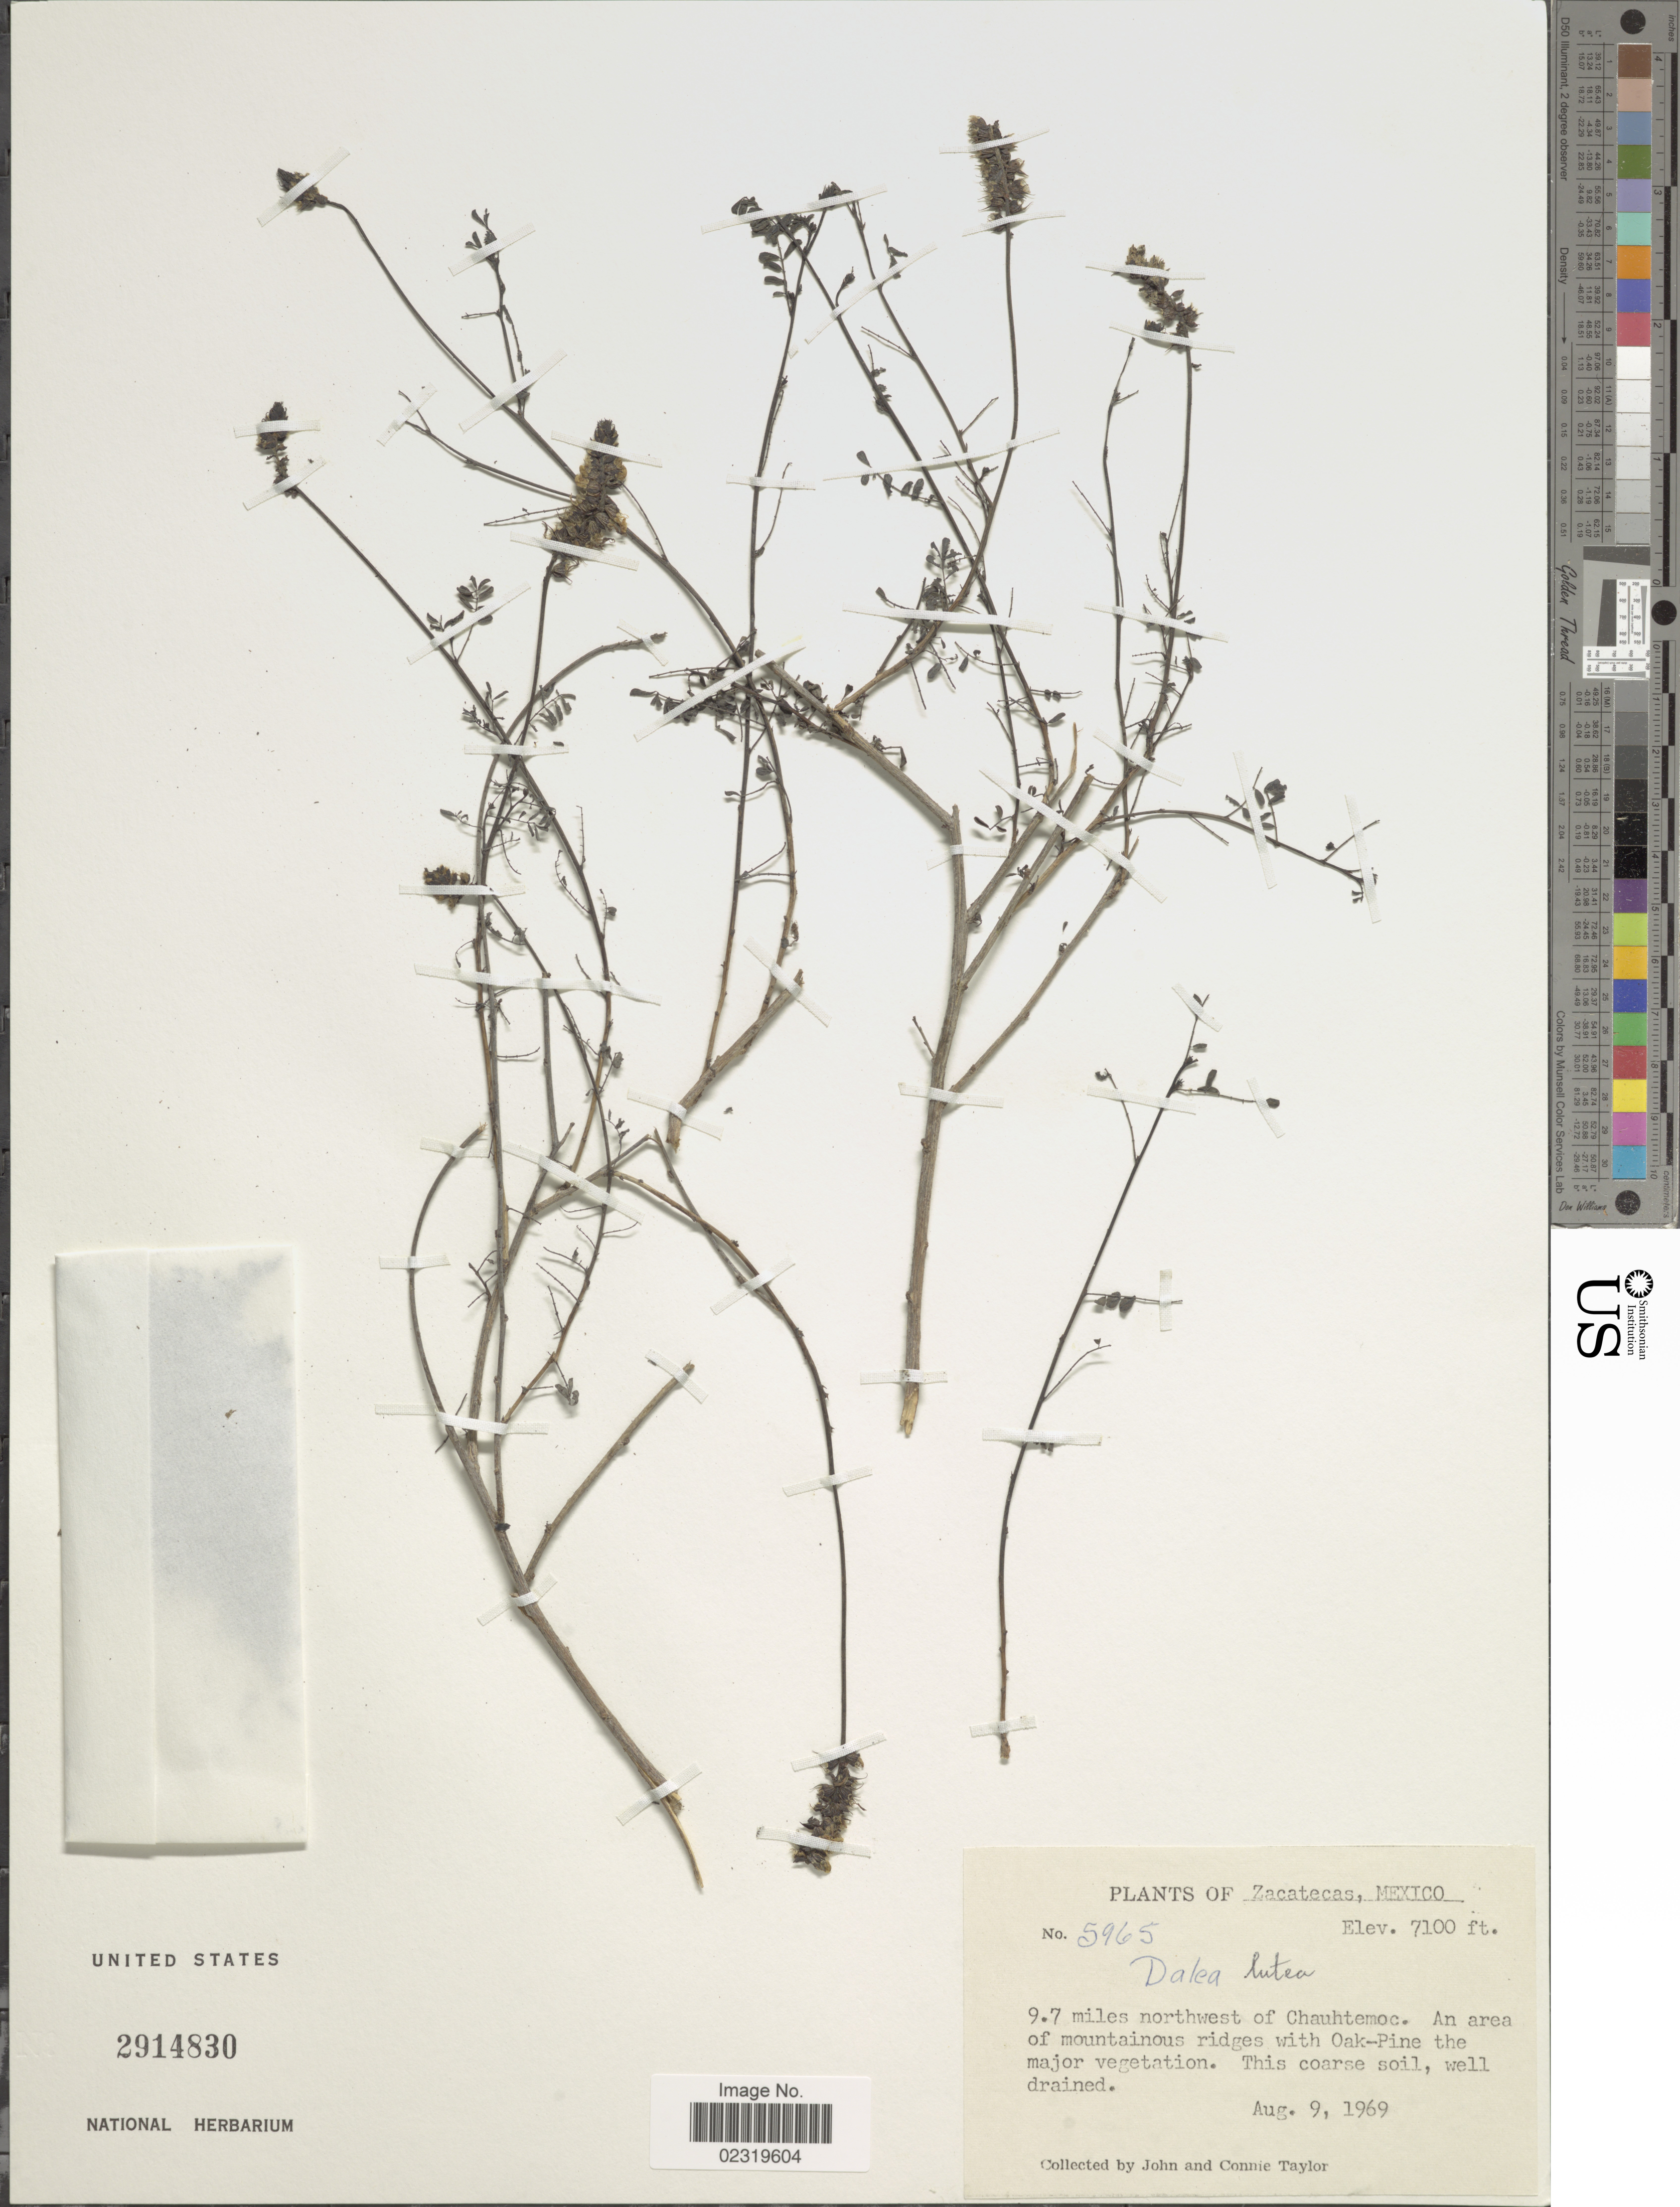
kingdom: Plantae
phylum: Tracheophyta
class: Magnoliopsida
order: Fabales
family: Fabaceae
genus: Dalea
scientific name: Dalea lutea var. lutea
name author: (Cav.) Willd.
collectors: J. Taylor & C. Taylor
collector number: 5965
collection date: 1969-08-09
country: Mexico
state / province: Zacatecas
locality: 9.7 miles northwest of Chauhtemoc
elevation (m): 2164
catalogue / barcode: US 2914830